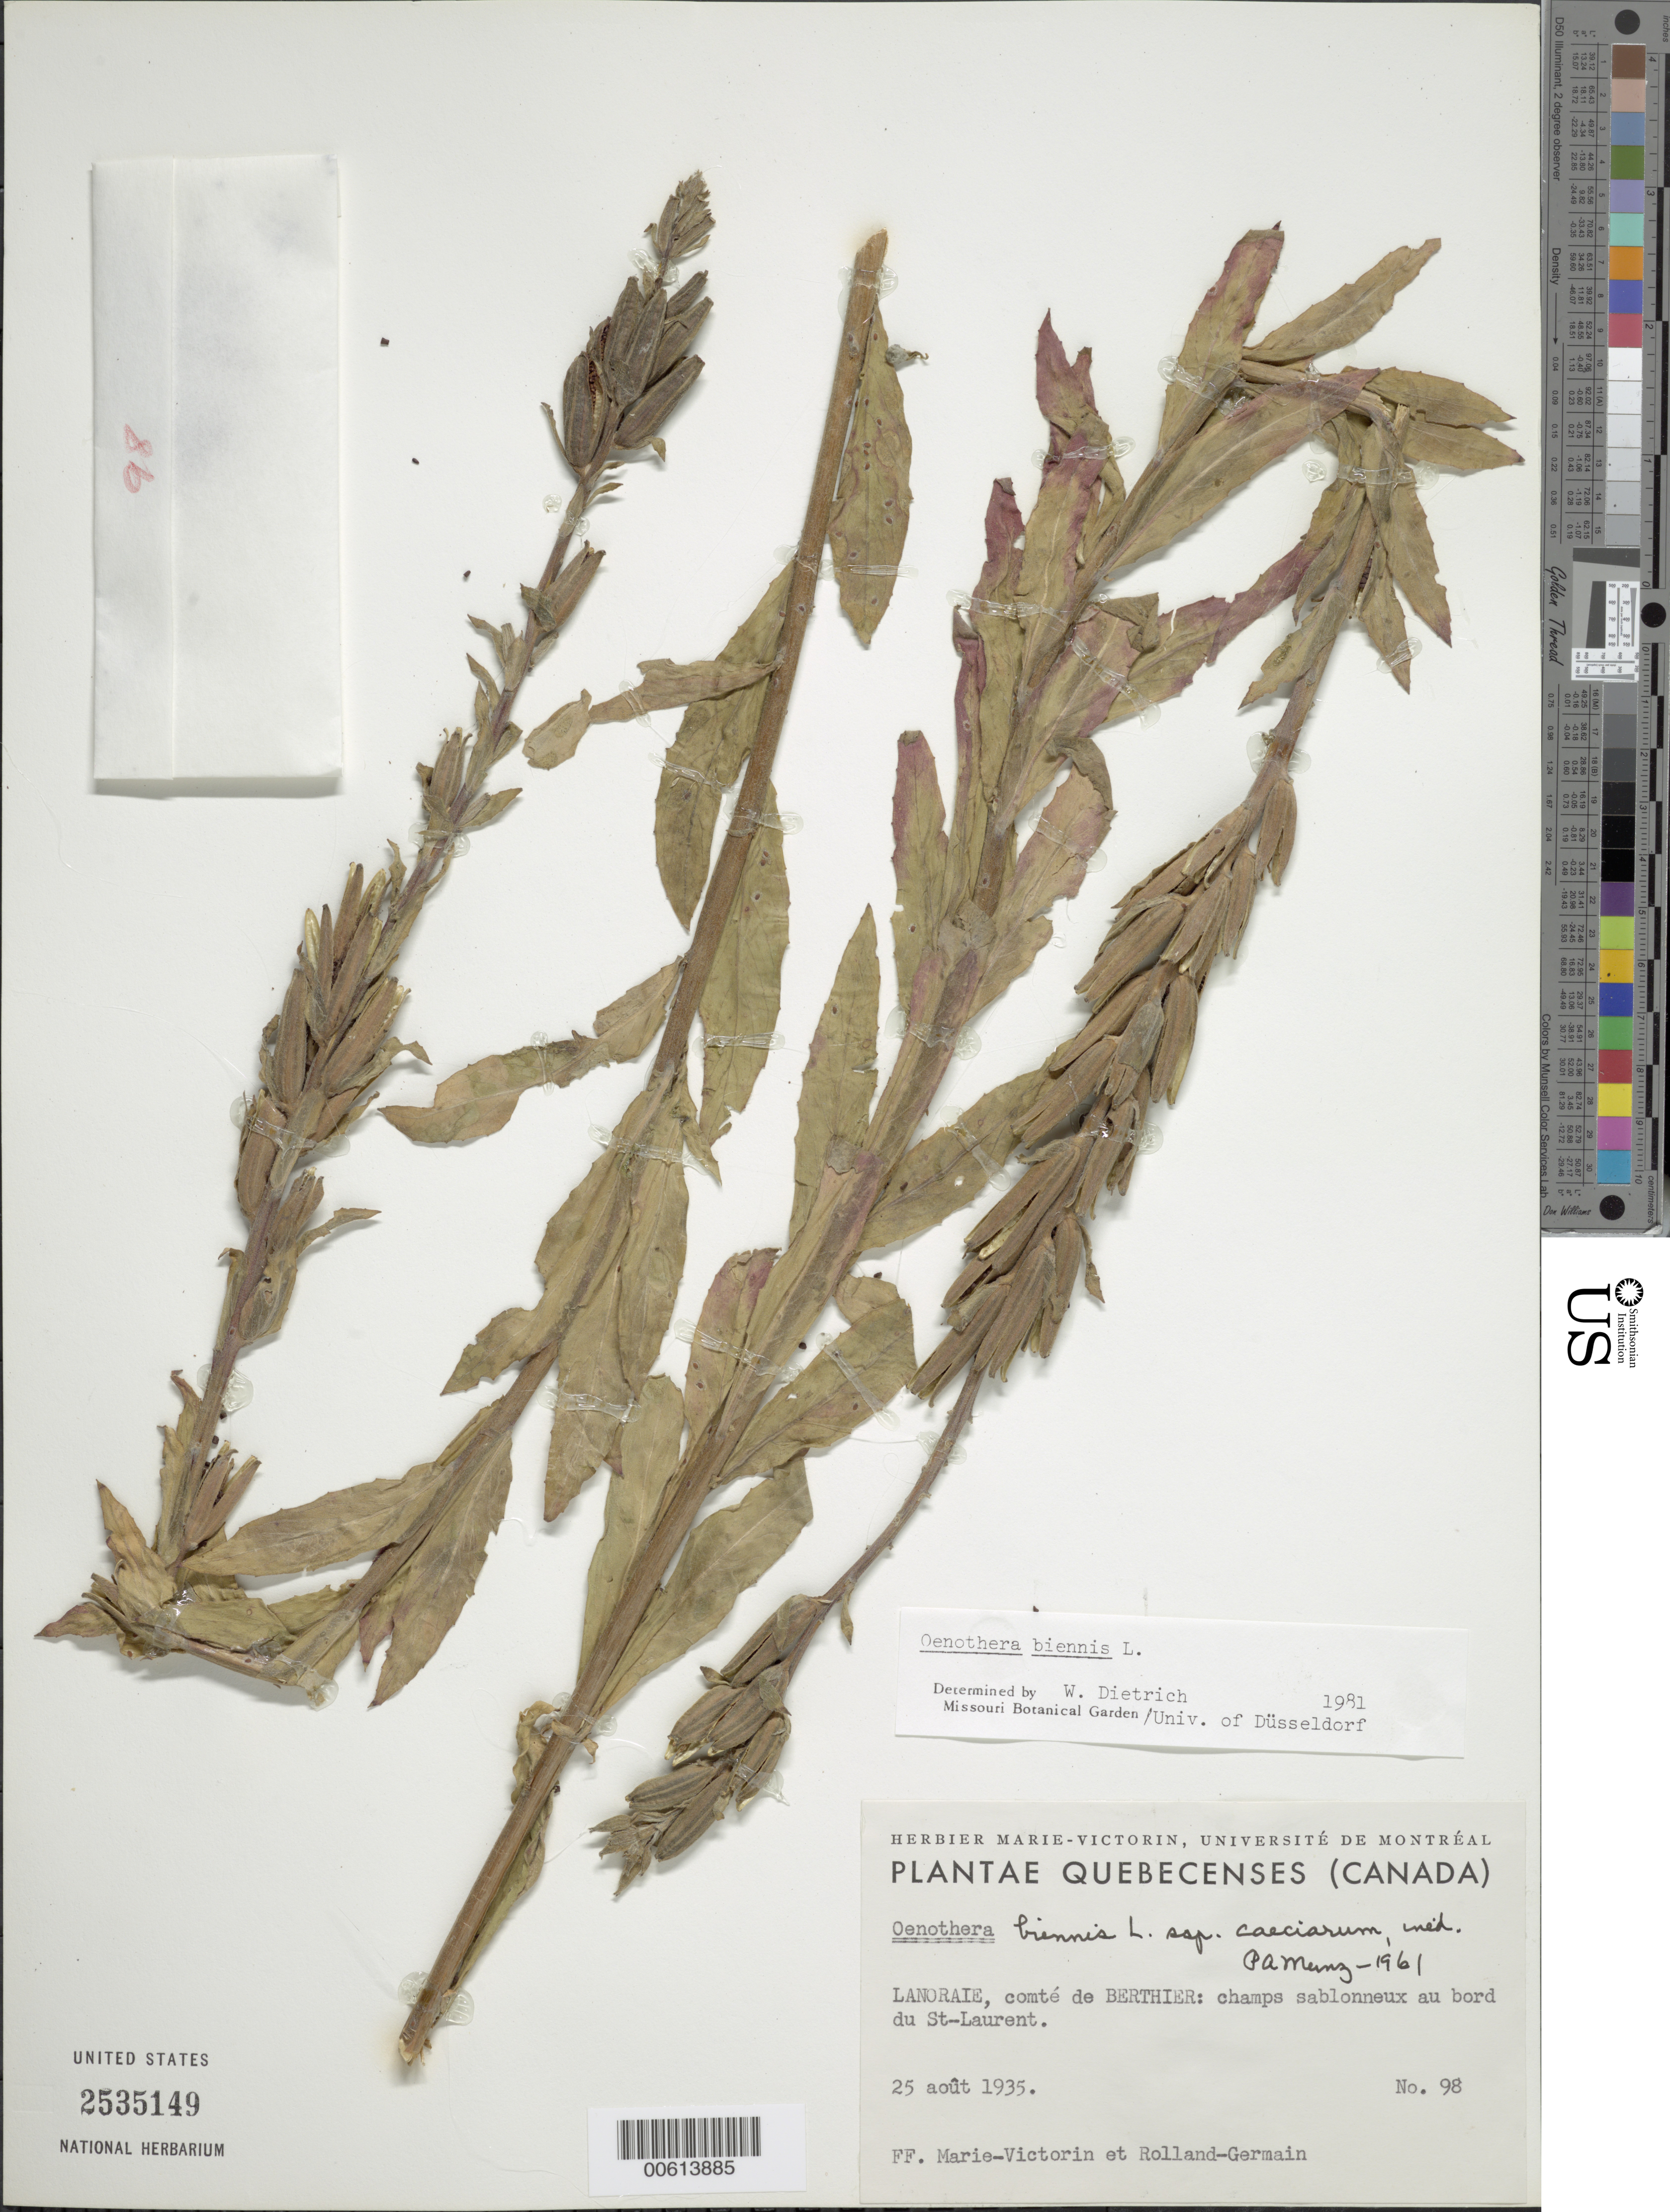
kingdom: Plantae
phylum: Tracheophyta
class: Magnoliopsida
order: Myrtales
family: Onagraceae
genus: Oenothera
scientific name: Oenothera biennis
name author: L.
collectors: Fr. Marie-Victorin & Rolland-Germain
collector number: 98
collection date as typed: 25 Aug 1935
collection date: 1935-08-25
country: Canada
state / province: Quebec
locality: Lanoraie, comte de Berthier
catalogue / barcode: US 2535149